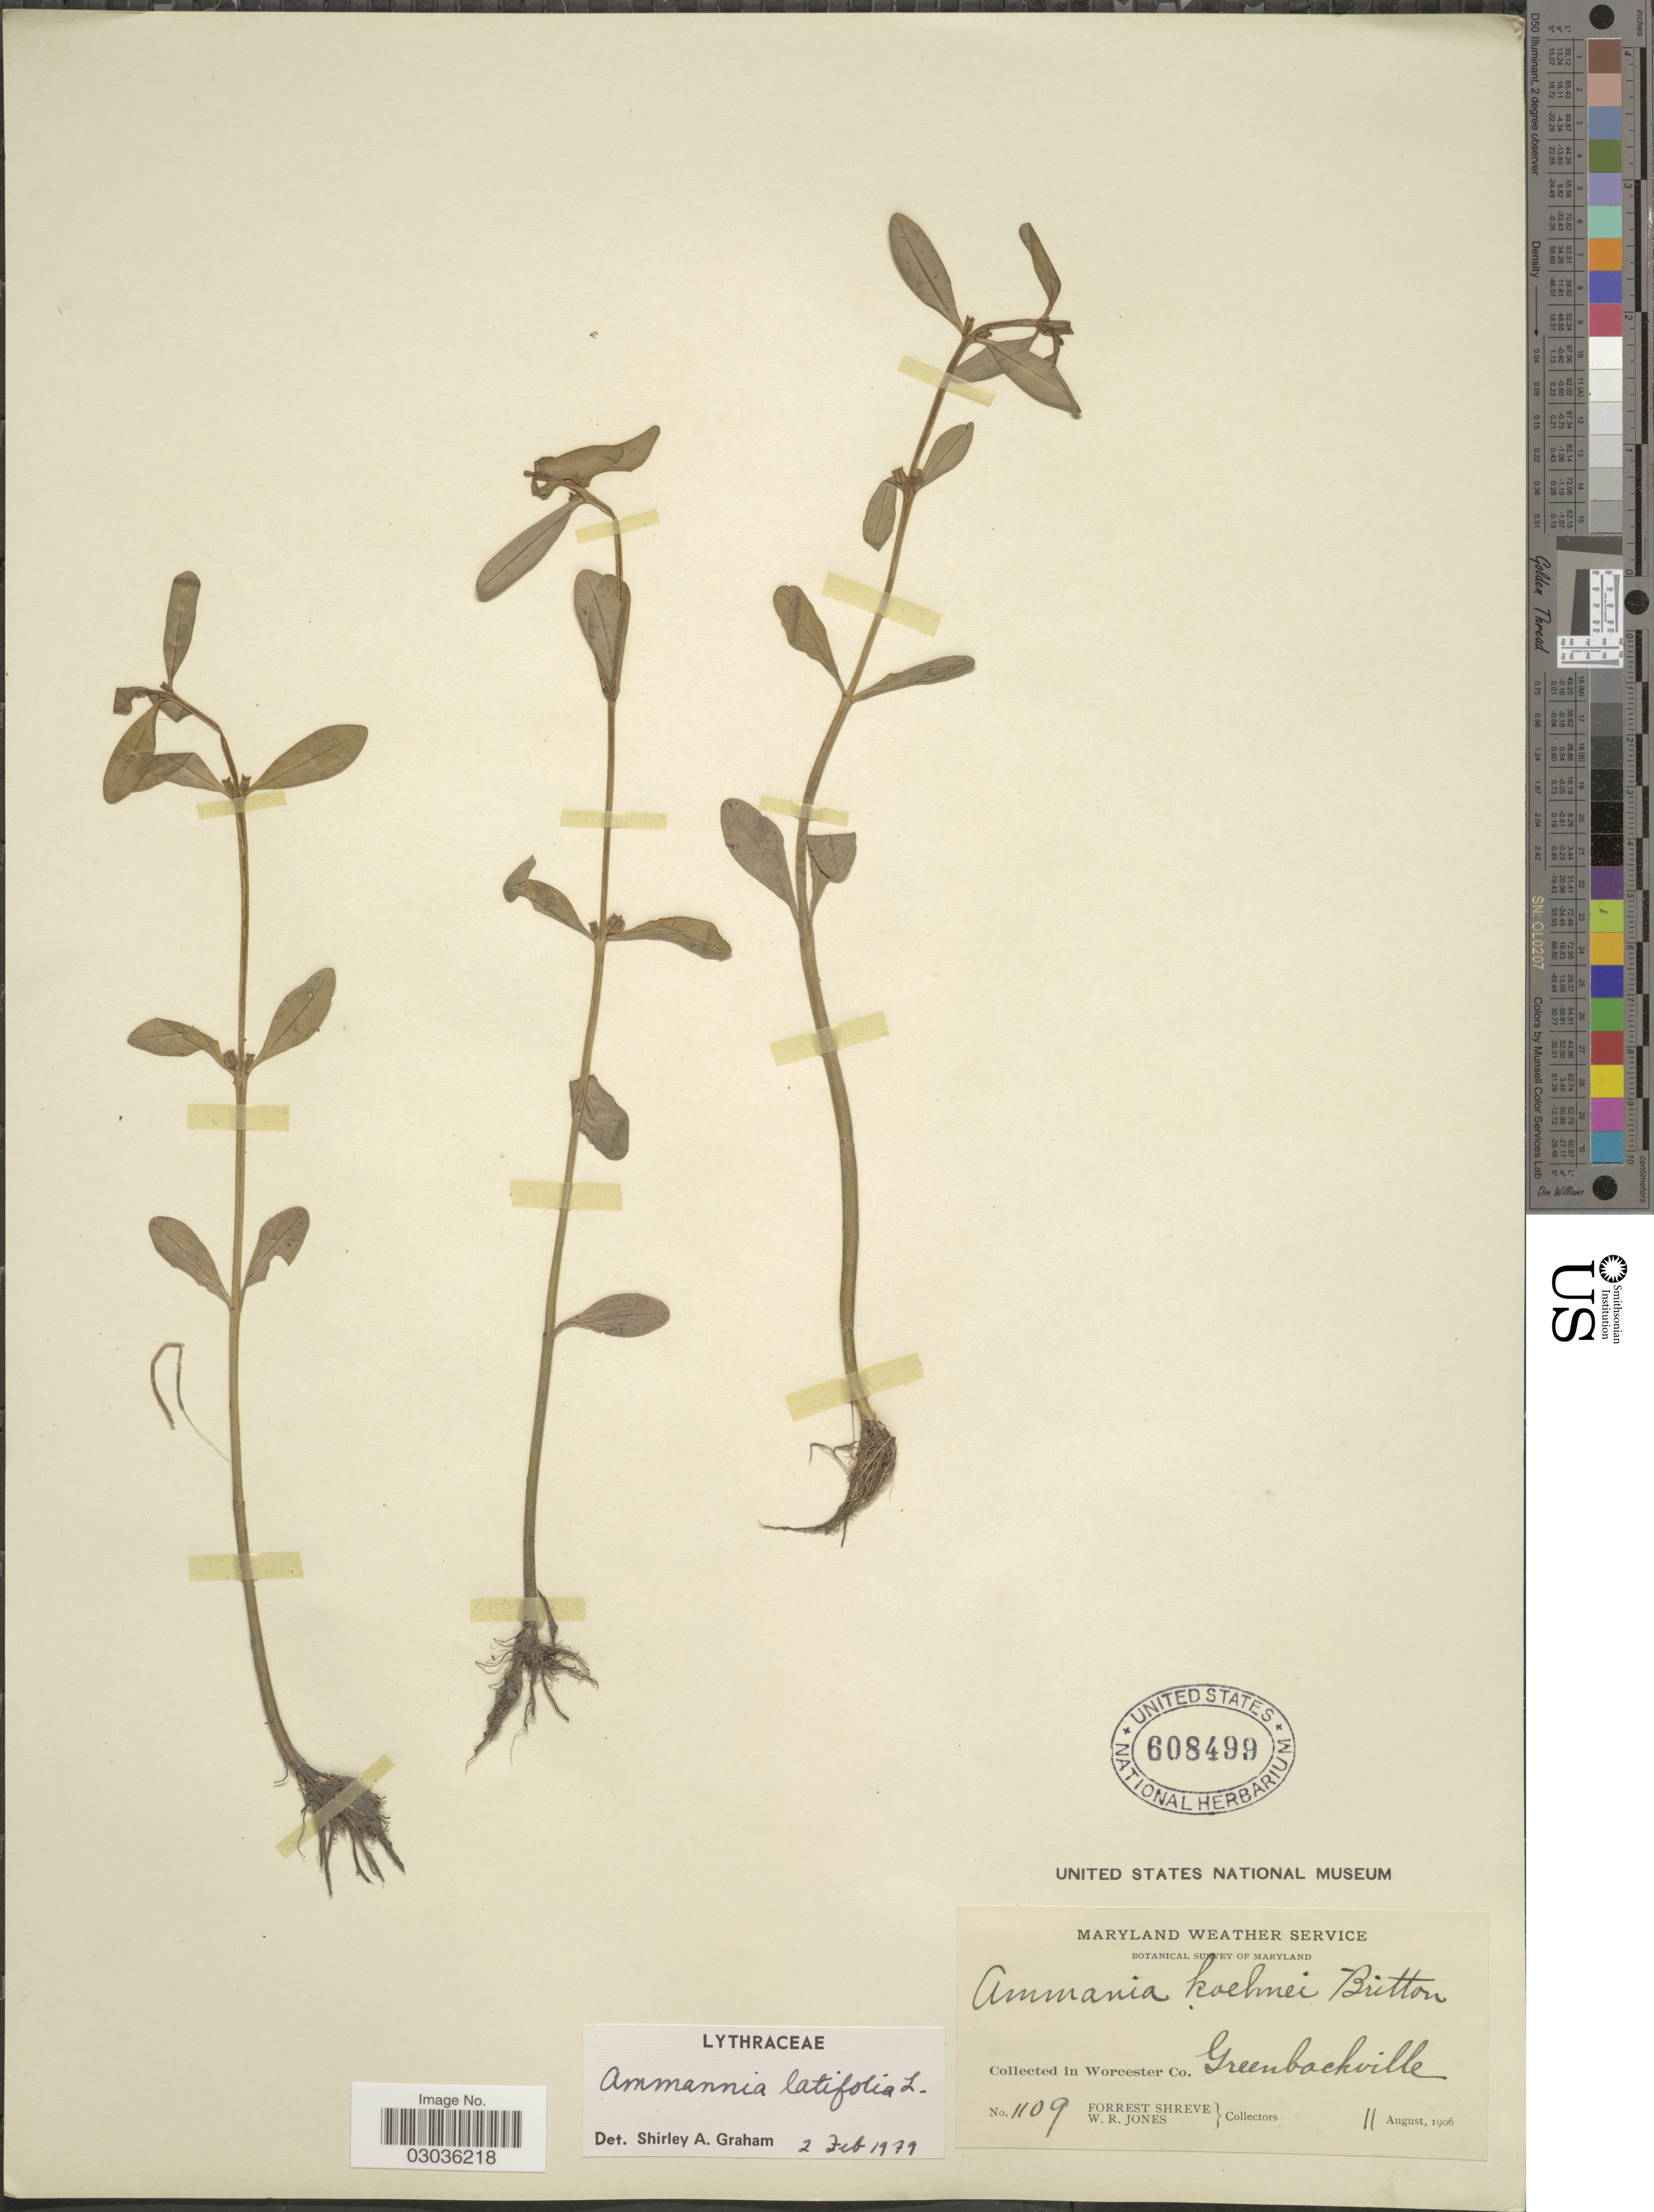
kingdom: Plantae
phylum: Tracheophyta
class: Magnoliopsida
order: Myrtales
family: Lythraceae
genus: Ammannia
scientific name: Ammannia latifolia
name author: L.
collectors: F. Shreve & W. R. Jones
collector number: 1109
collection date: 1906-08-11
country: United States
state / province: Maryland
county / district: Worcester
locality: In Worcester Co., Greenbackville.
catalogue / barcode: US 608499